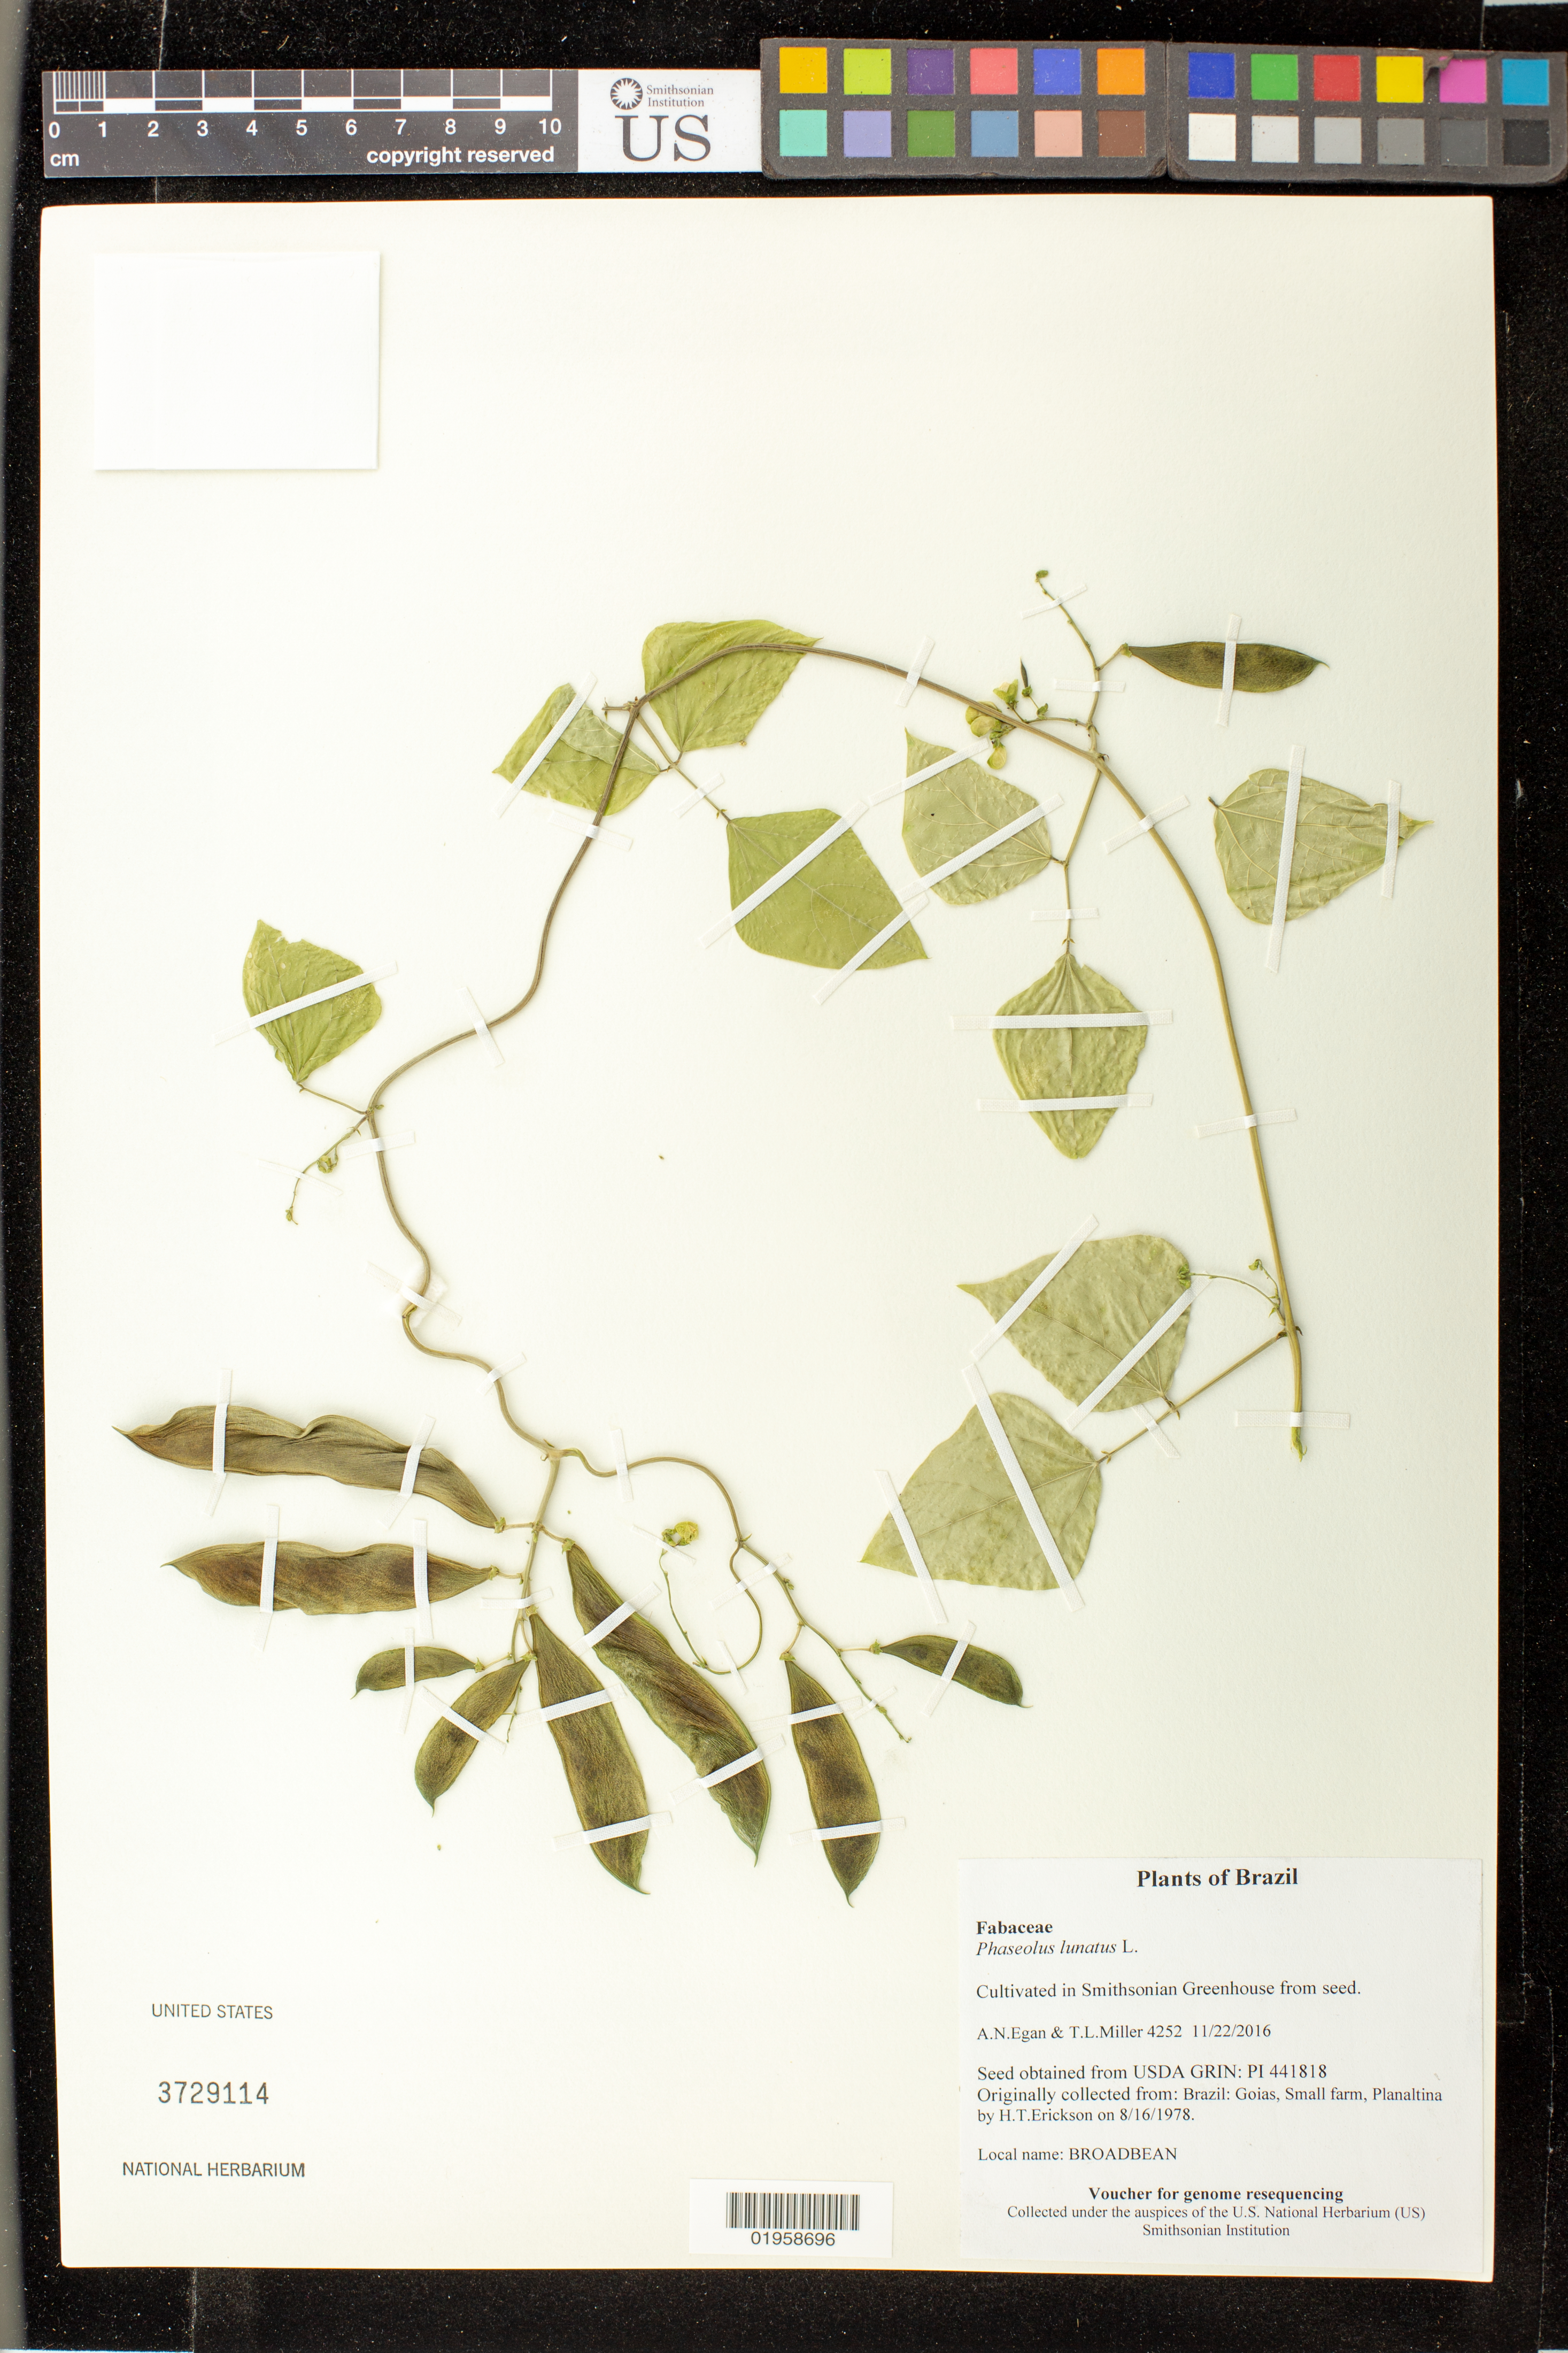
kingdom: Plantae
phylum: Tracheophyta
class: Magnoliopsida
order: Fabales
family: Fabaceae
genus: Phaseolus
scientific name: Phaseolus lunatus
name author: L.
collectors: A. N. Egan & T. L. Miller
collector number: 4252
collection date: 2016-11-22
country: United States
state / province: Maryland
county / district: Prince George's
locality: Smithsonian's Museum Support Ctr; 4210 Suitland Pkwy., NMNH Botany Research Greenhouses. Suitland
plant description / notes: Originally collected in Brazil, Goias, Small farm, Planaltina on 1978-08-16. H.T.Erickson (collector); Grown from seed acquired from the USDA's GRIN seed bank.; Broadbean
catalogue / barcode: US 3729114